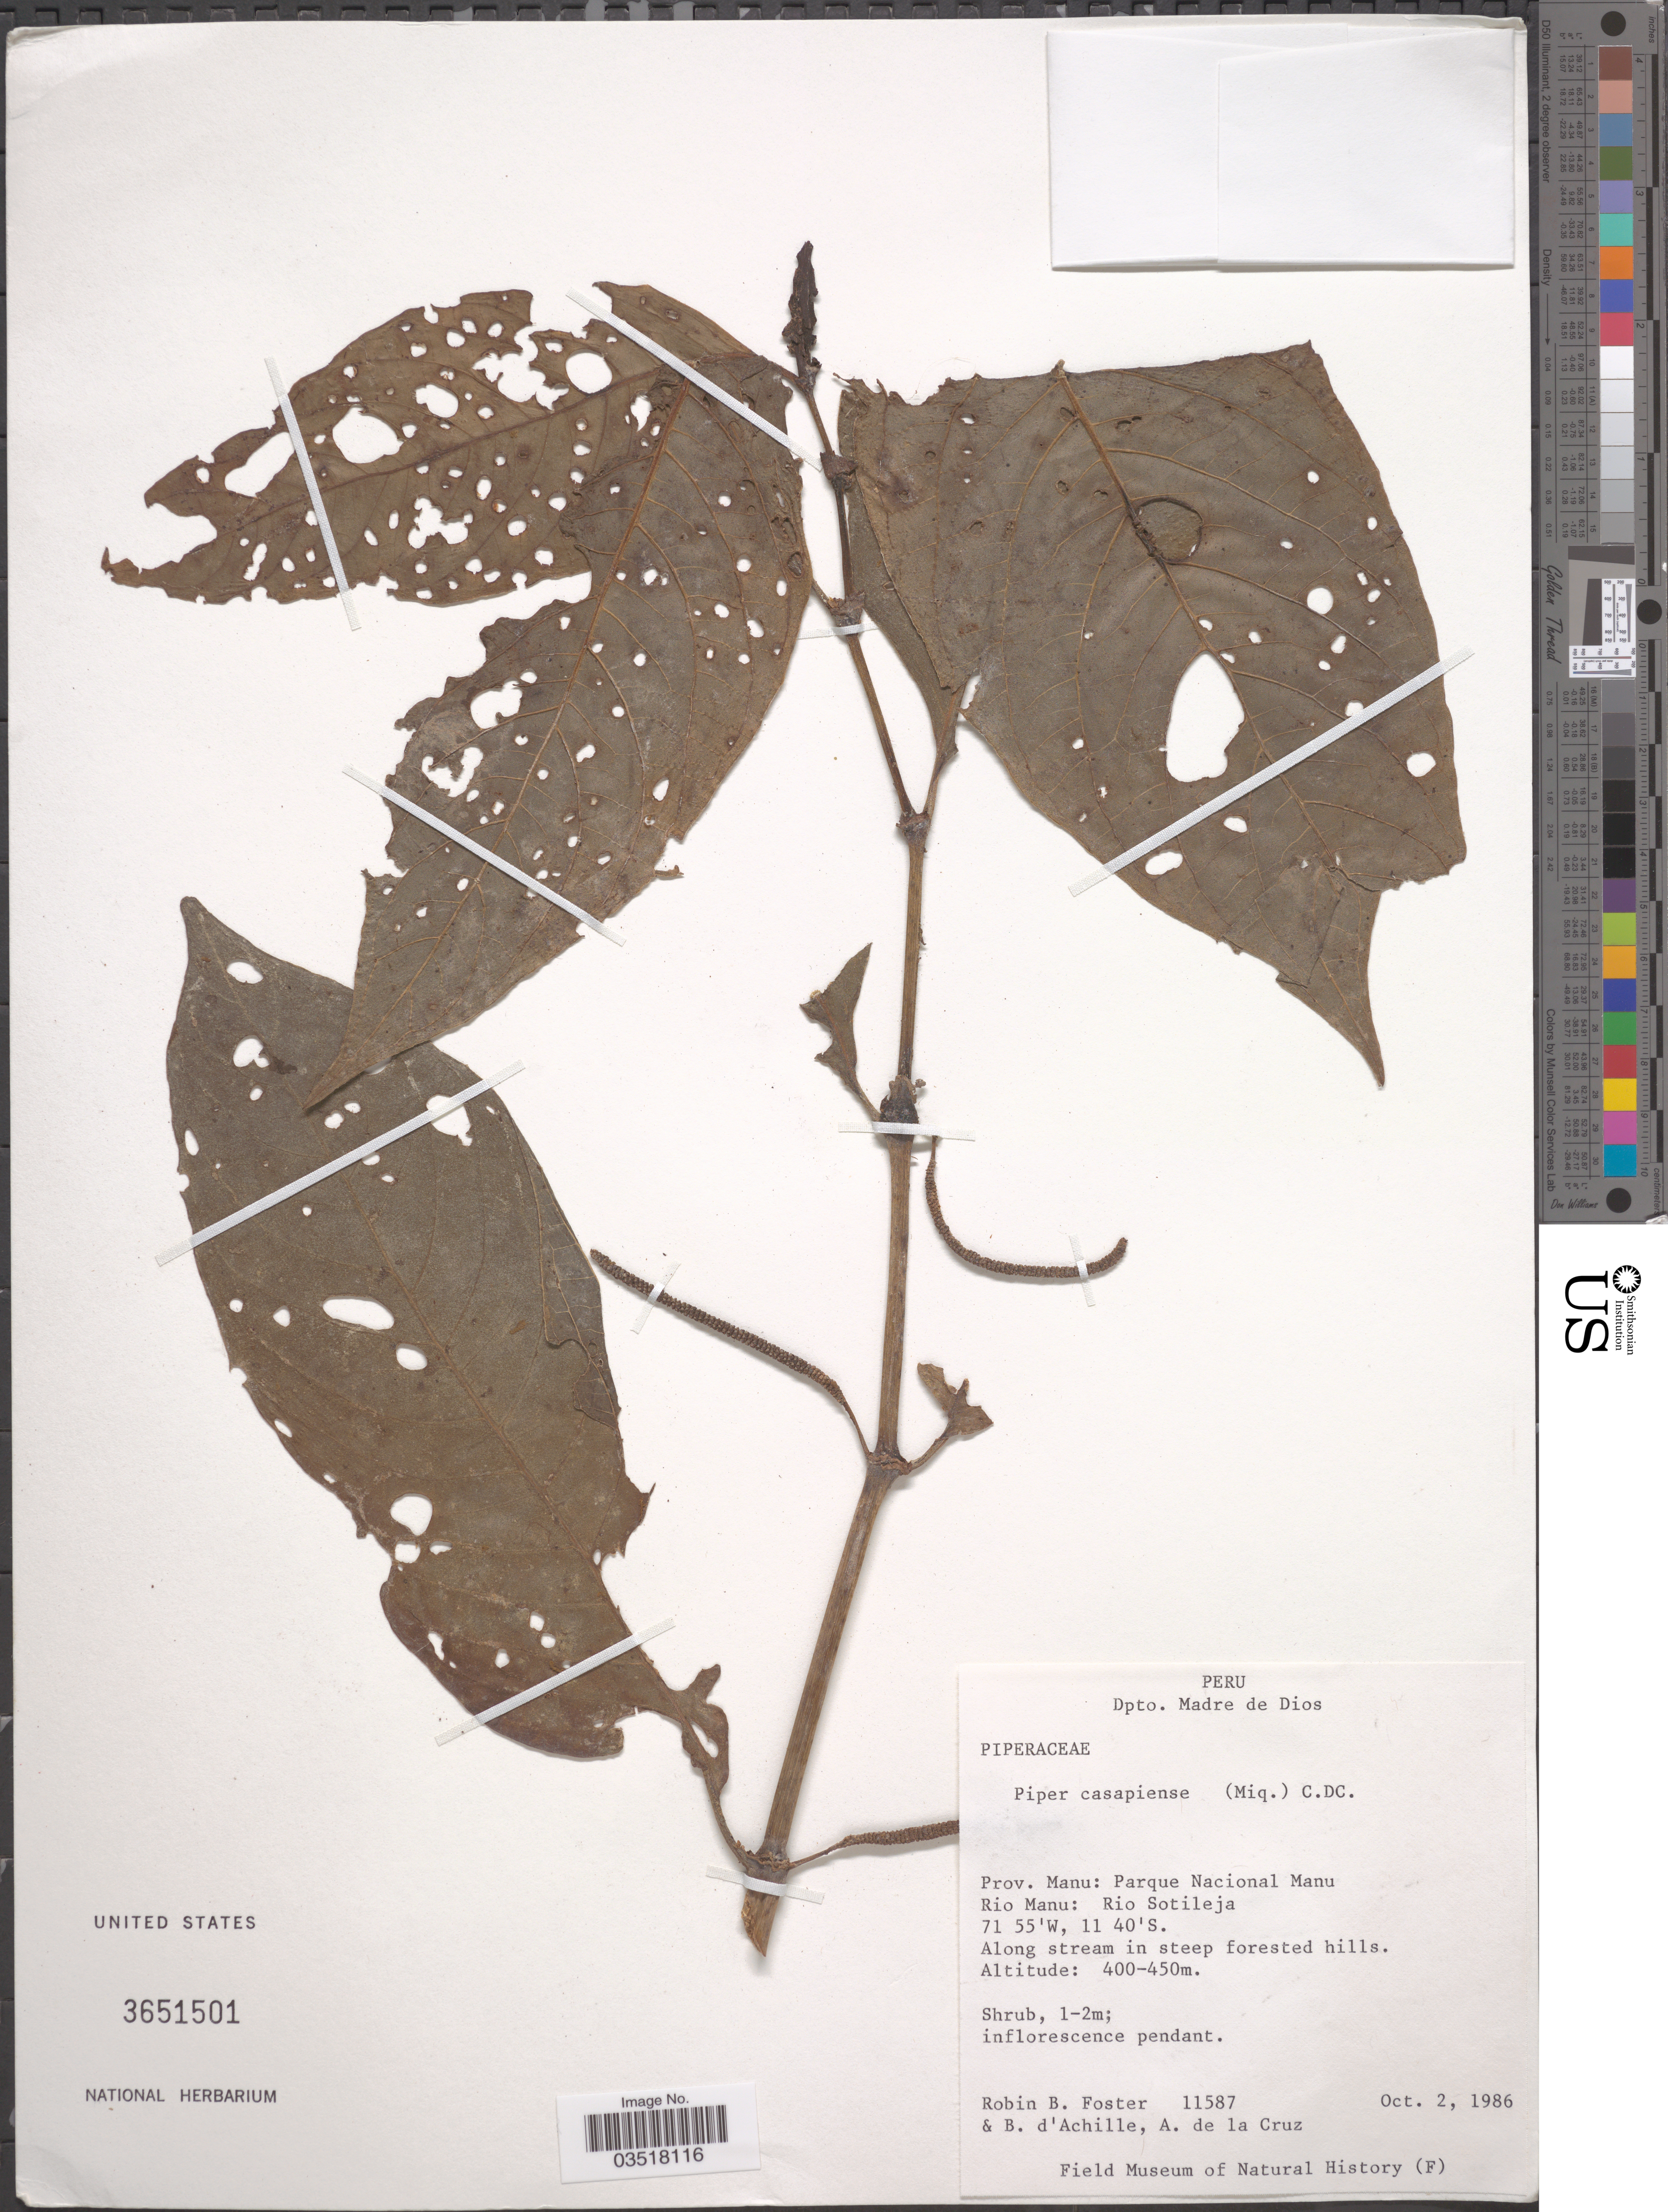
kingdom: Plantae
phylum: Tracheophyta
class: Magnoliopsida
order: Piperales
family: Piperaceae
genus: Piper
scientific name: Piper casapiense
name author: C. DC.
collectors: R. B. Foster, B. d'Achille & A. de la Cruz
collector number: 11587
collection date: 1986-10-02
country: Peru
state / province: Madre de Dios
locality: Dpto. Madre de Dios. Prov. Manu: Parque Nacional Manu. Rio Manu: Rio Sotileja.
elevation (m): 400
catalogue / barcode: US 3651501